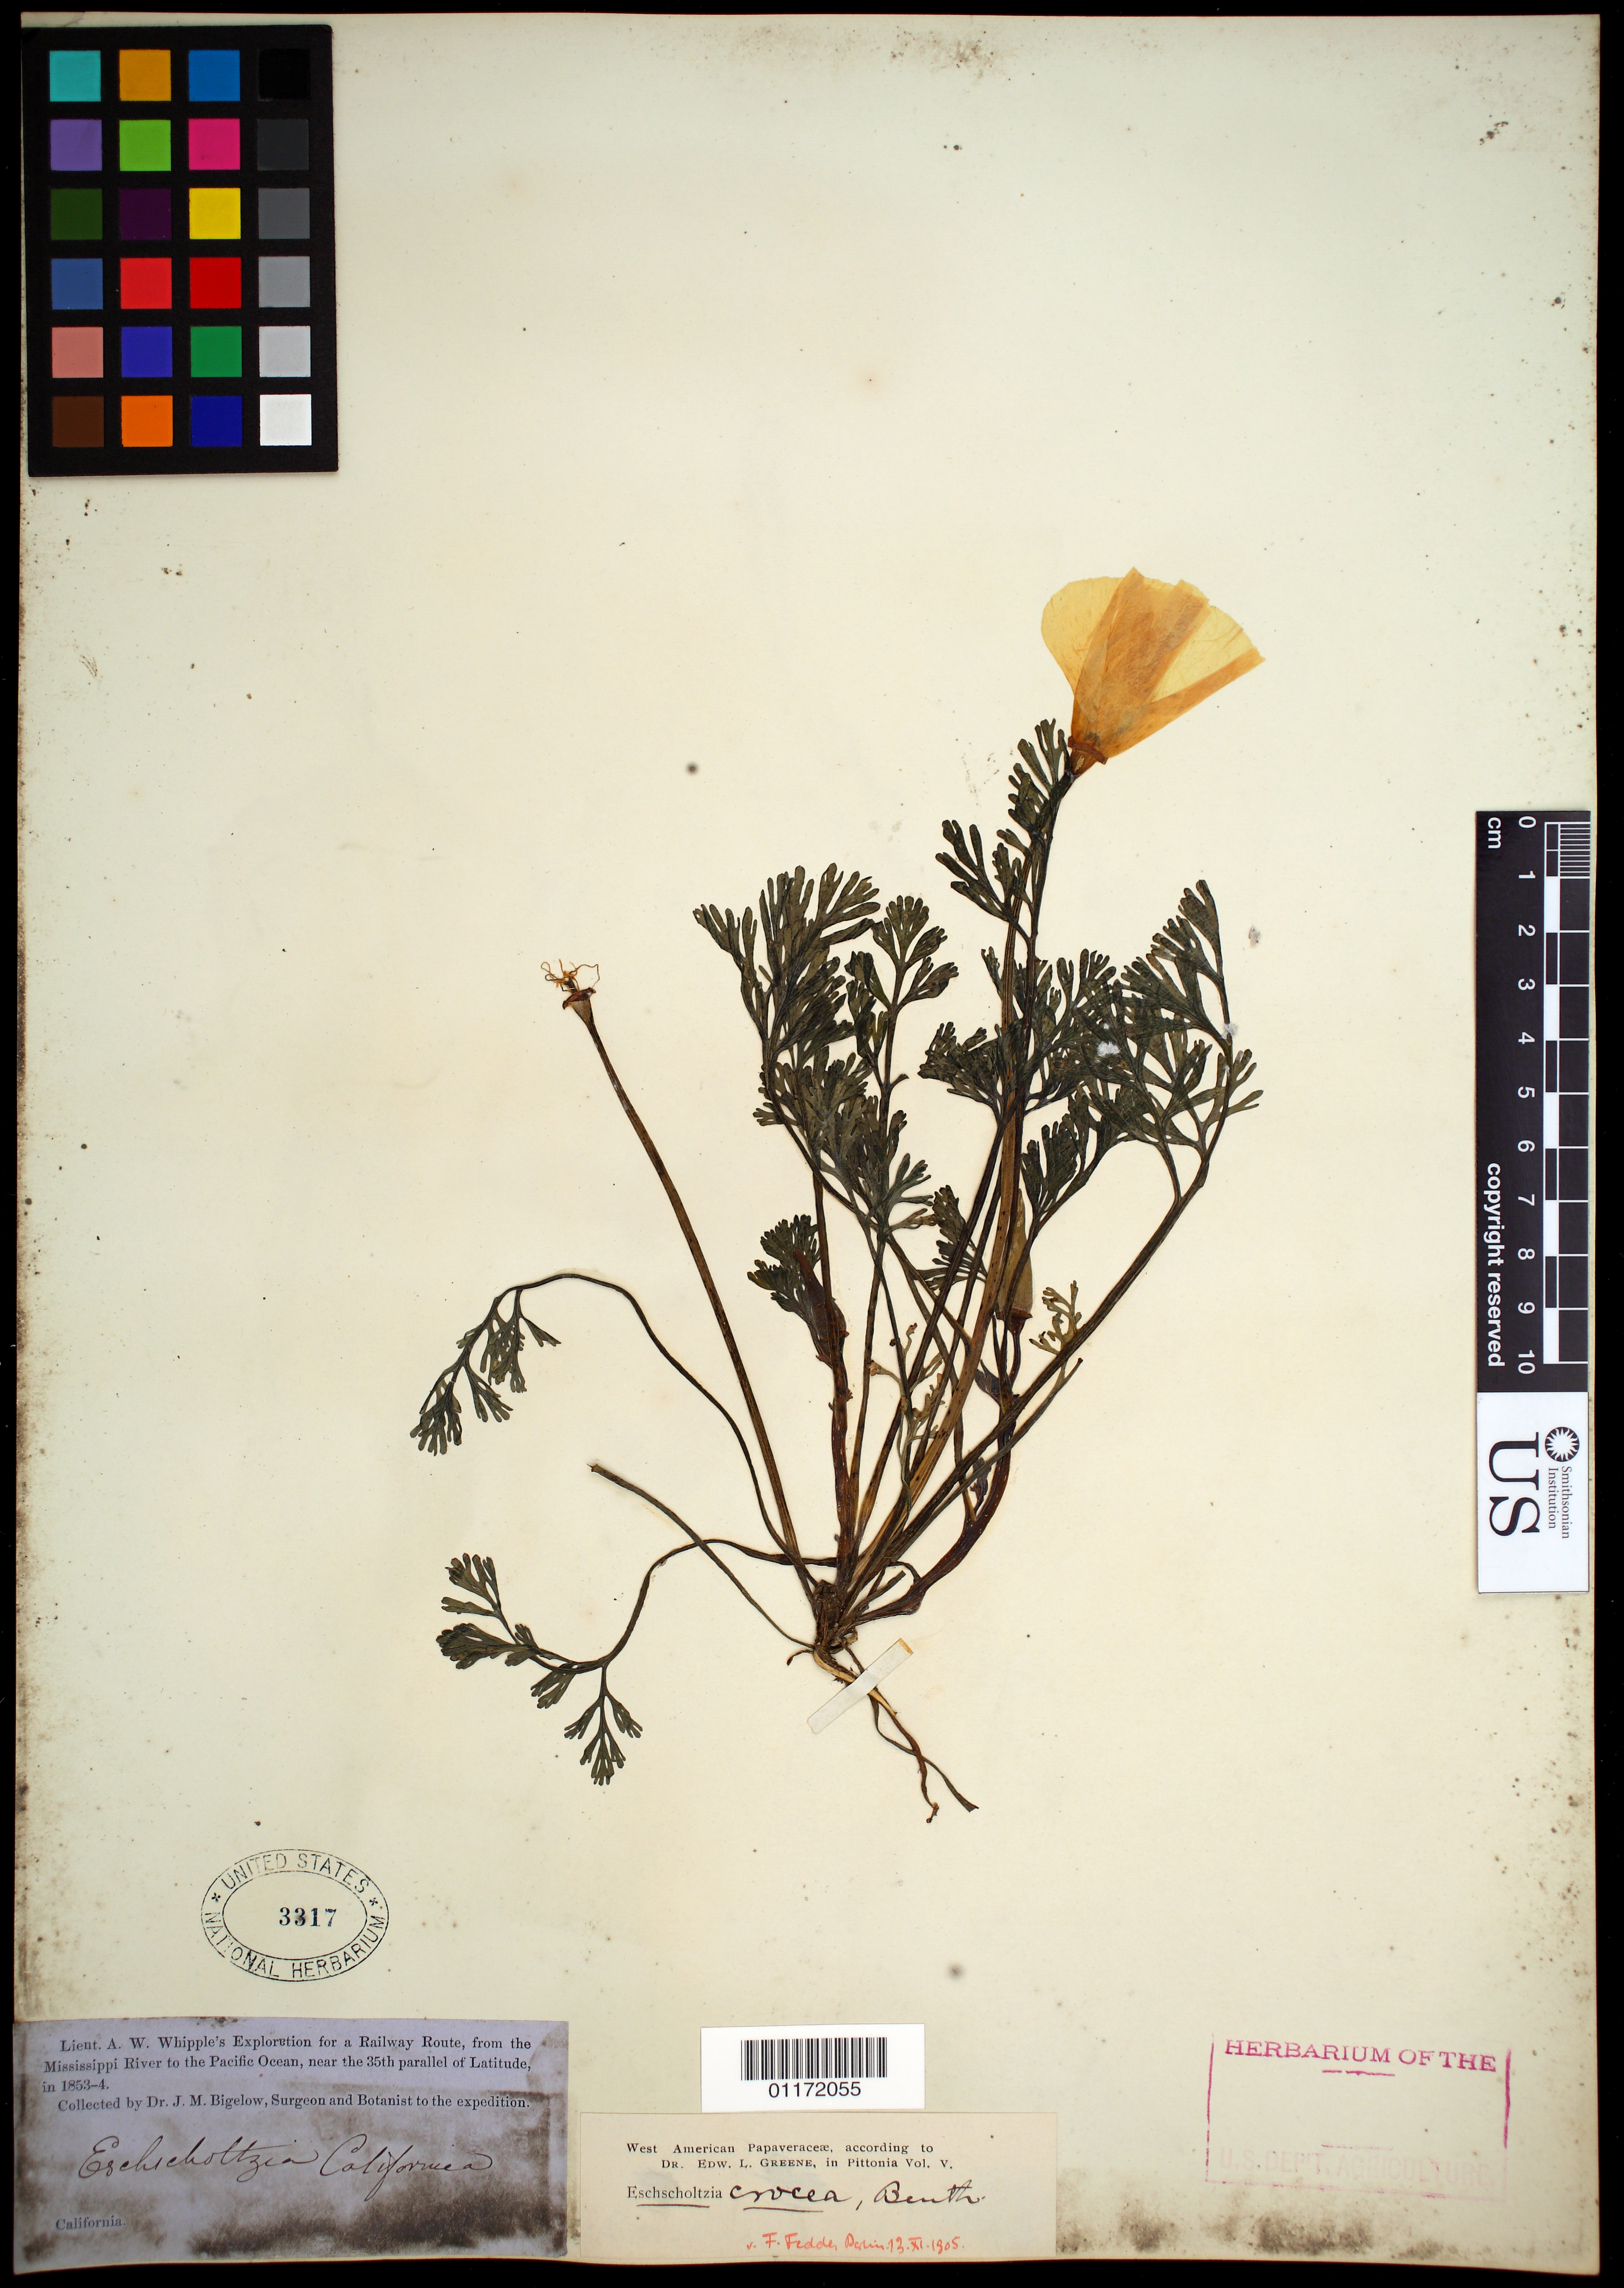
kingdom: Plantae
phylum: Tracheophyta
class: Magnoliopsida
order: Ranunculales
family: Papaveraceae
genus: Eschscholzia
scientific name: Eschscholzia crocea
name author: Benth.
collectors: J. M. Bigelow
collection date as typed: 1853 to -- --- 1854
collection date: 1853/1854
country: United States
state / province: California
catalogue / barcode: US 3317